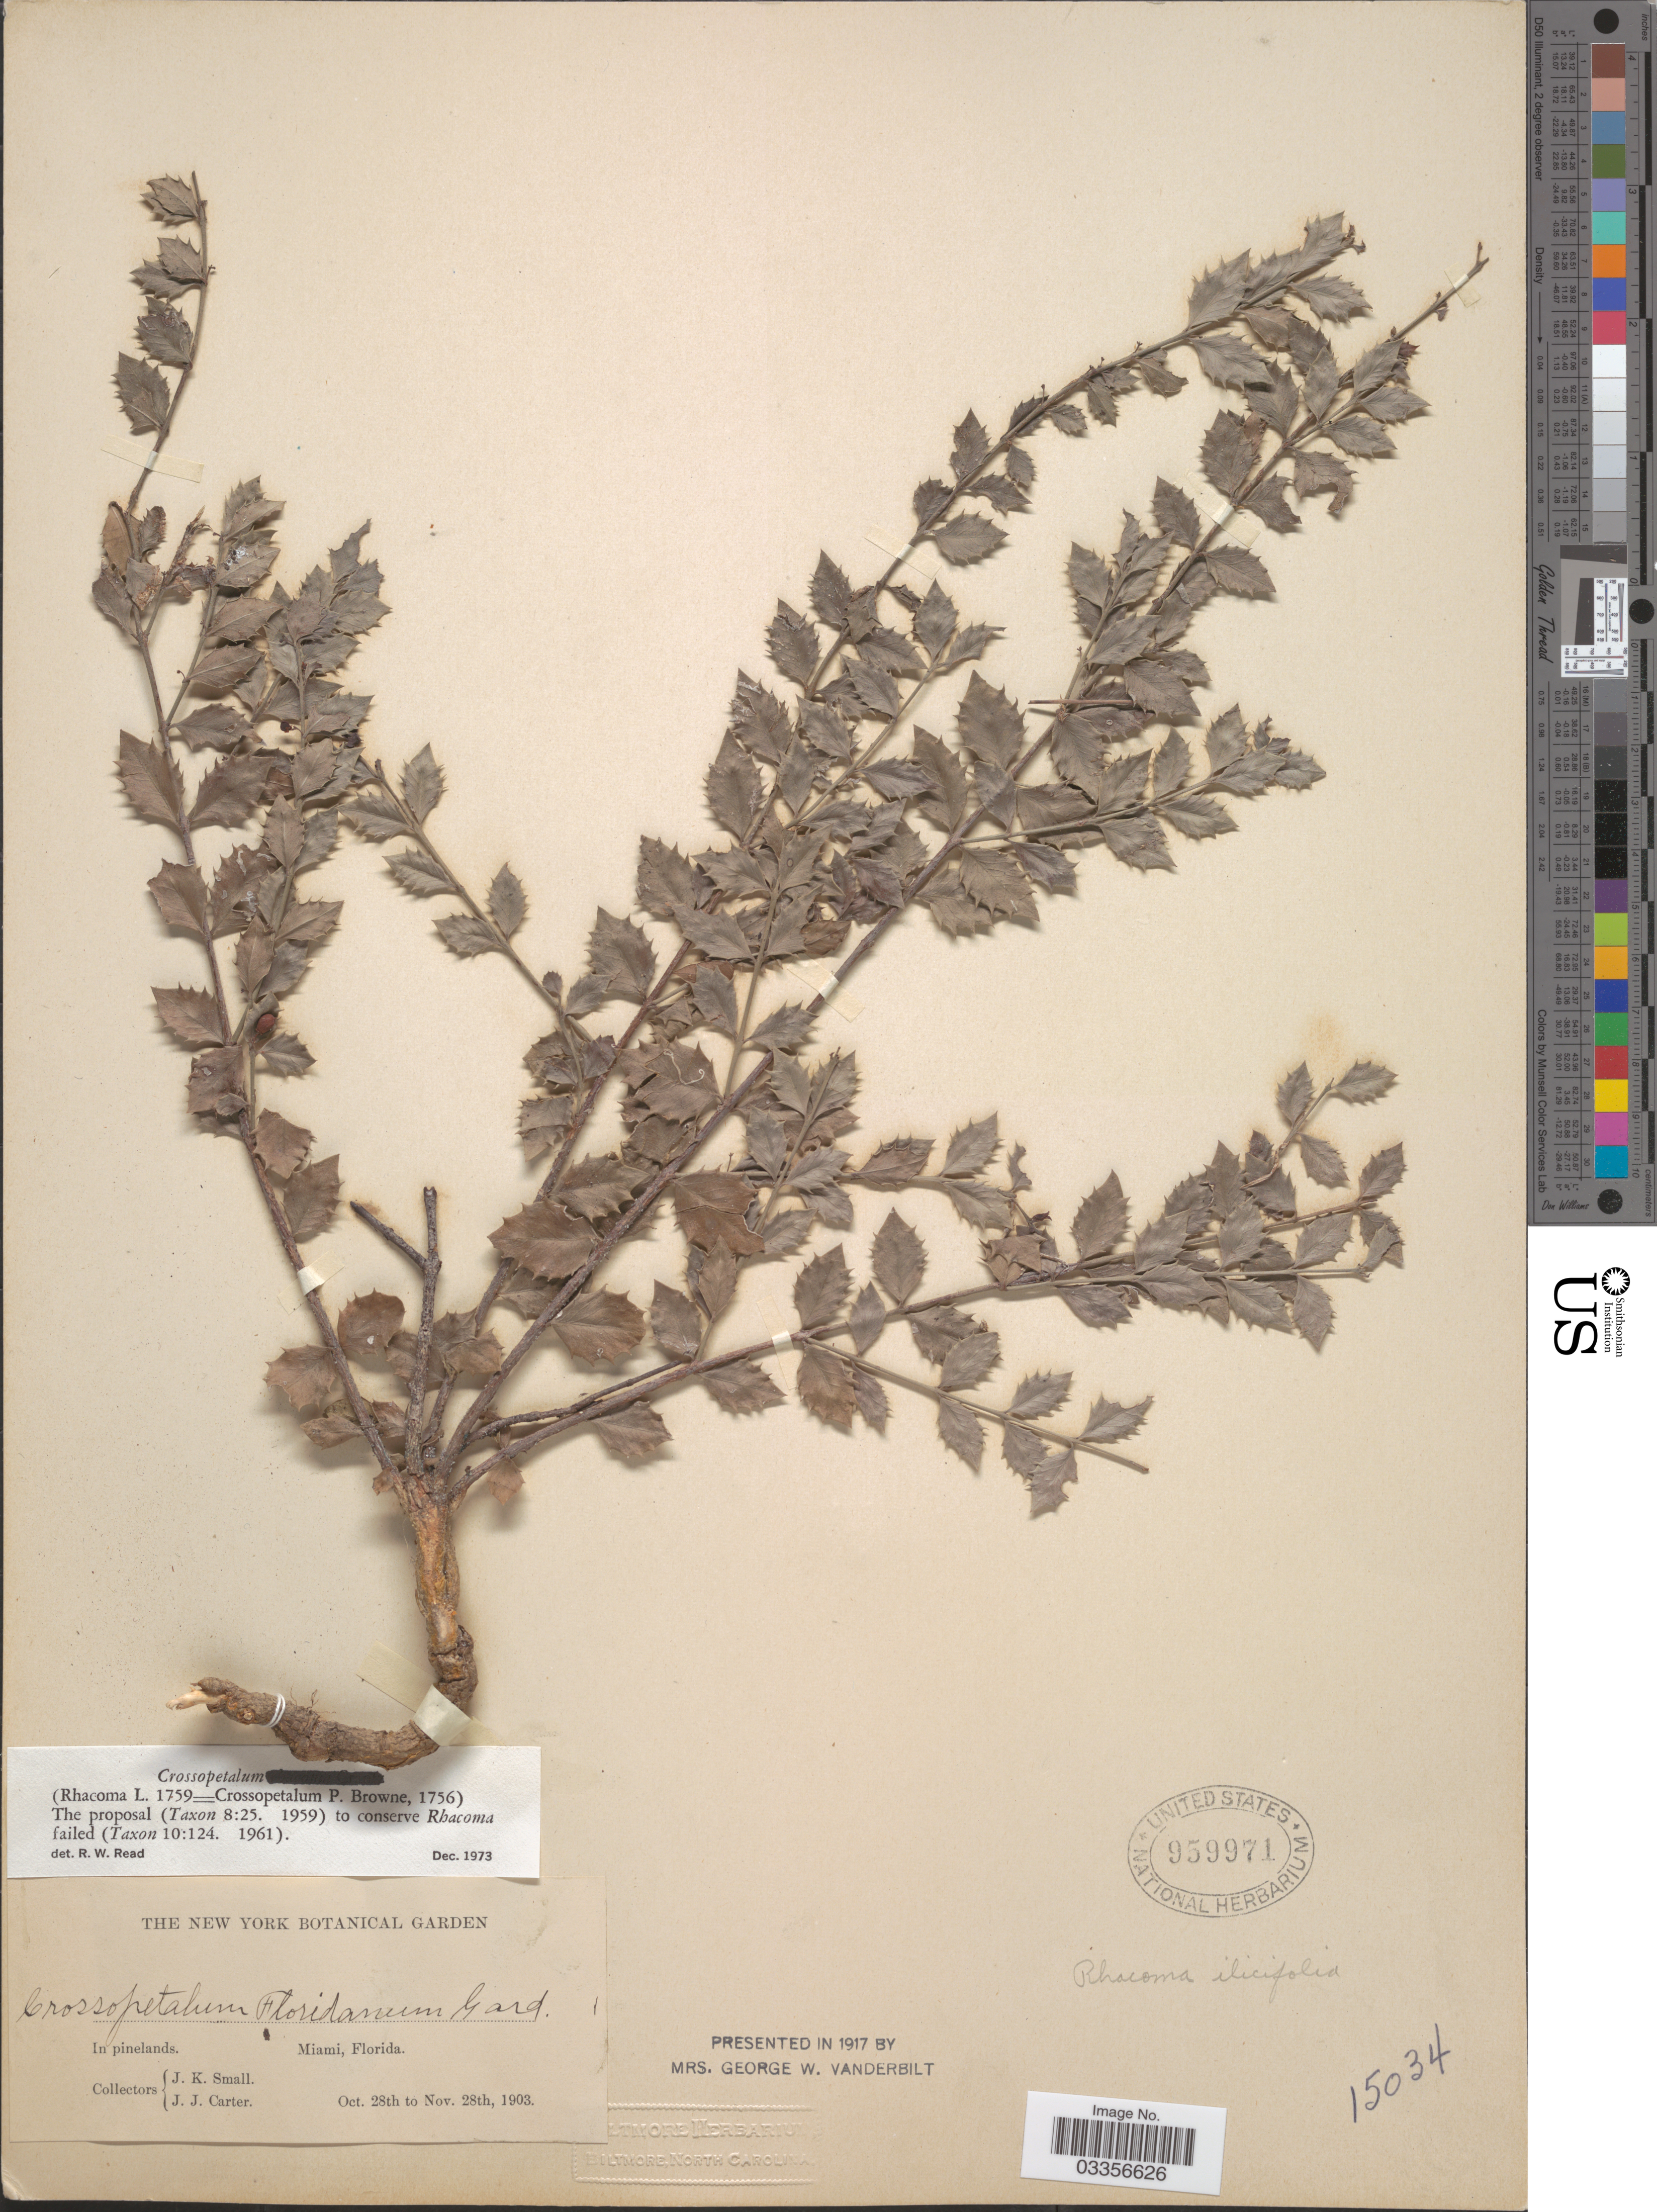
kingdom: Plantae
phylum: Tracheophyta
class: Magnoliopsida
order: Celastrales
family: Celastraceae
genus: Crossopetalum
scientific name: Crossopetalum ilicifolium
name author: (Poir.) Kuntze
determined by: Strong, Mark T., (BOT), Smithsonian Institution - National Museum of Natural History (UNITED STATES)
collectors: J. K. Small & J. Carter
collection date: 1903-10-28/1903-11-28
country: United States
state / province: Florida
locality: Miami.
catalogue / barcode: US 959971